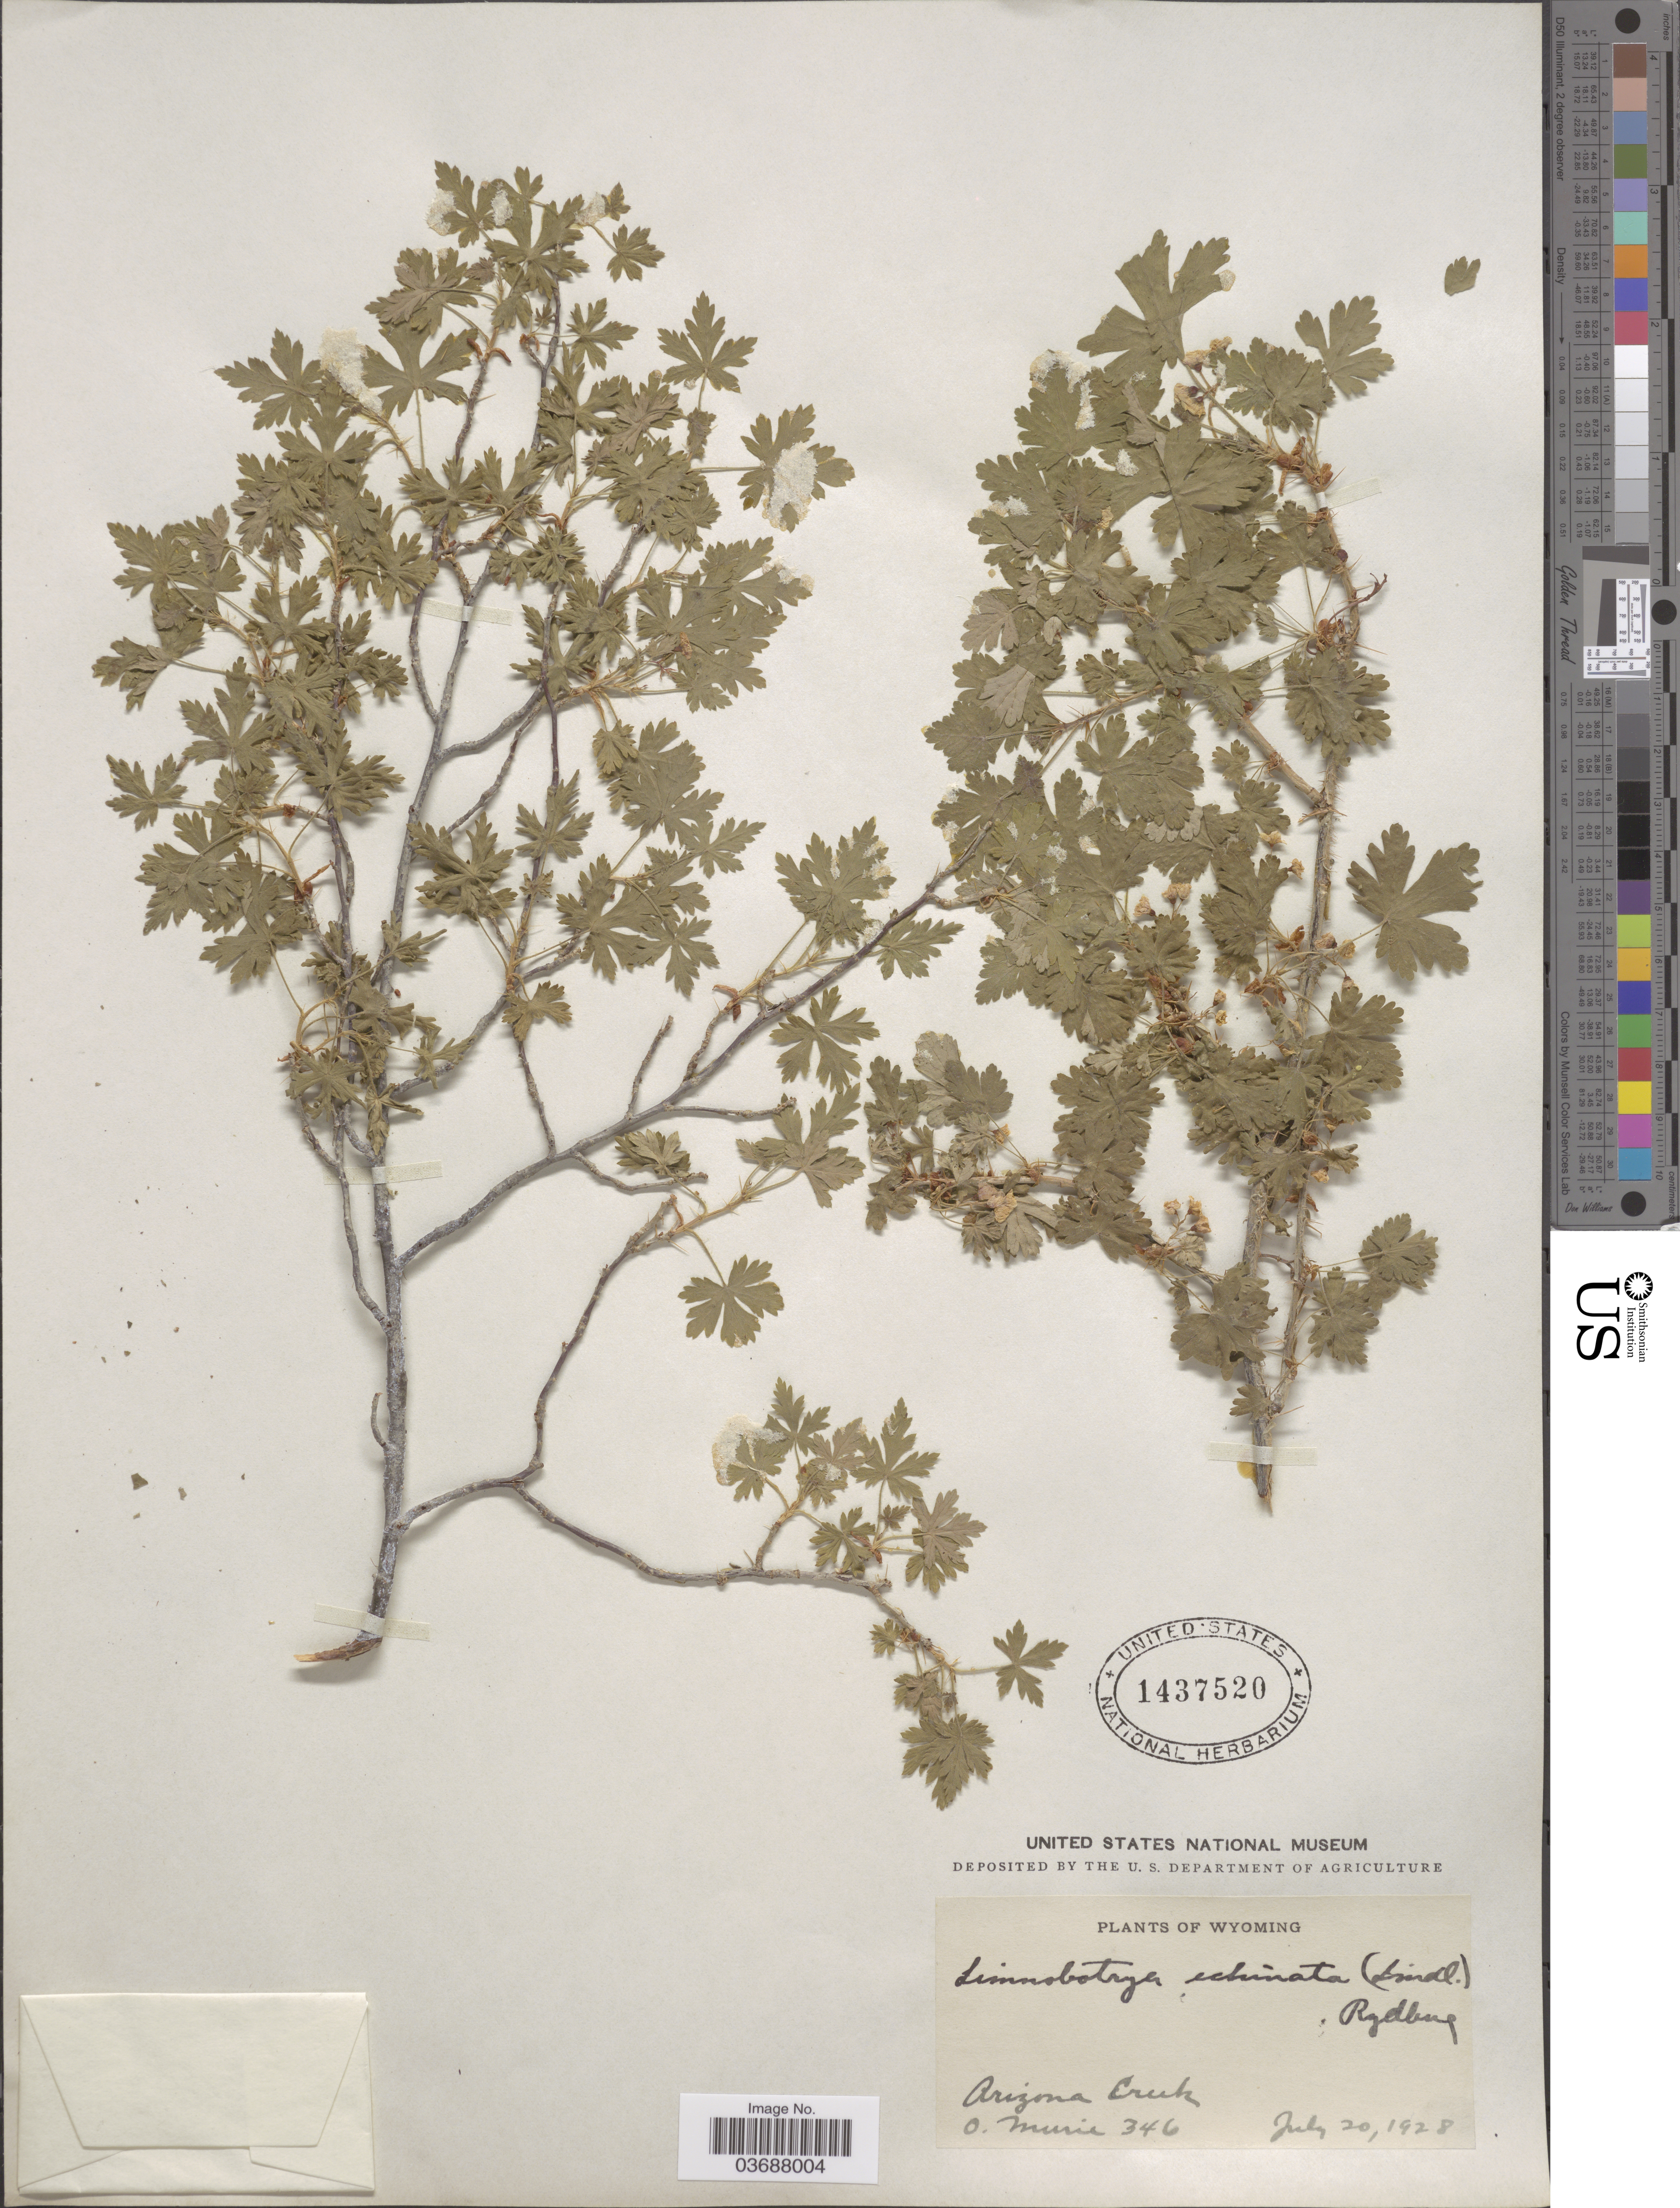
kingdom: Plantae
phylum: Tracheophyta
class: Magnoliopsida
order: Saxifragales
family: Grossulariaceae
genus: Ribes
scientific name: Ribes lacustre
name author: (Pers.) Poir.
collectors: O. Murie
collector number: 346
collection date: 1928-07-20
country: United States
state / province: Wyoming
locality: Arizona Creek.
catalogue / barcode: US 1437520